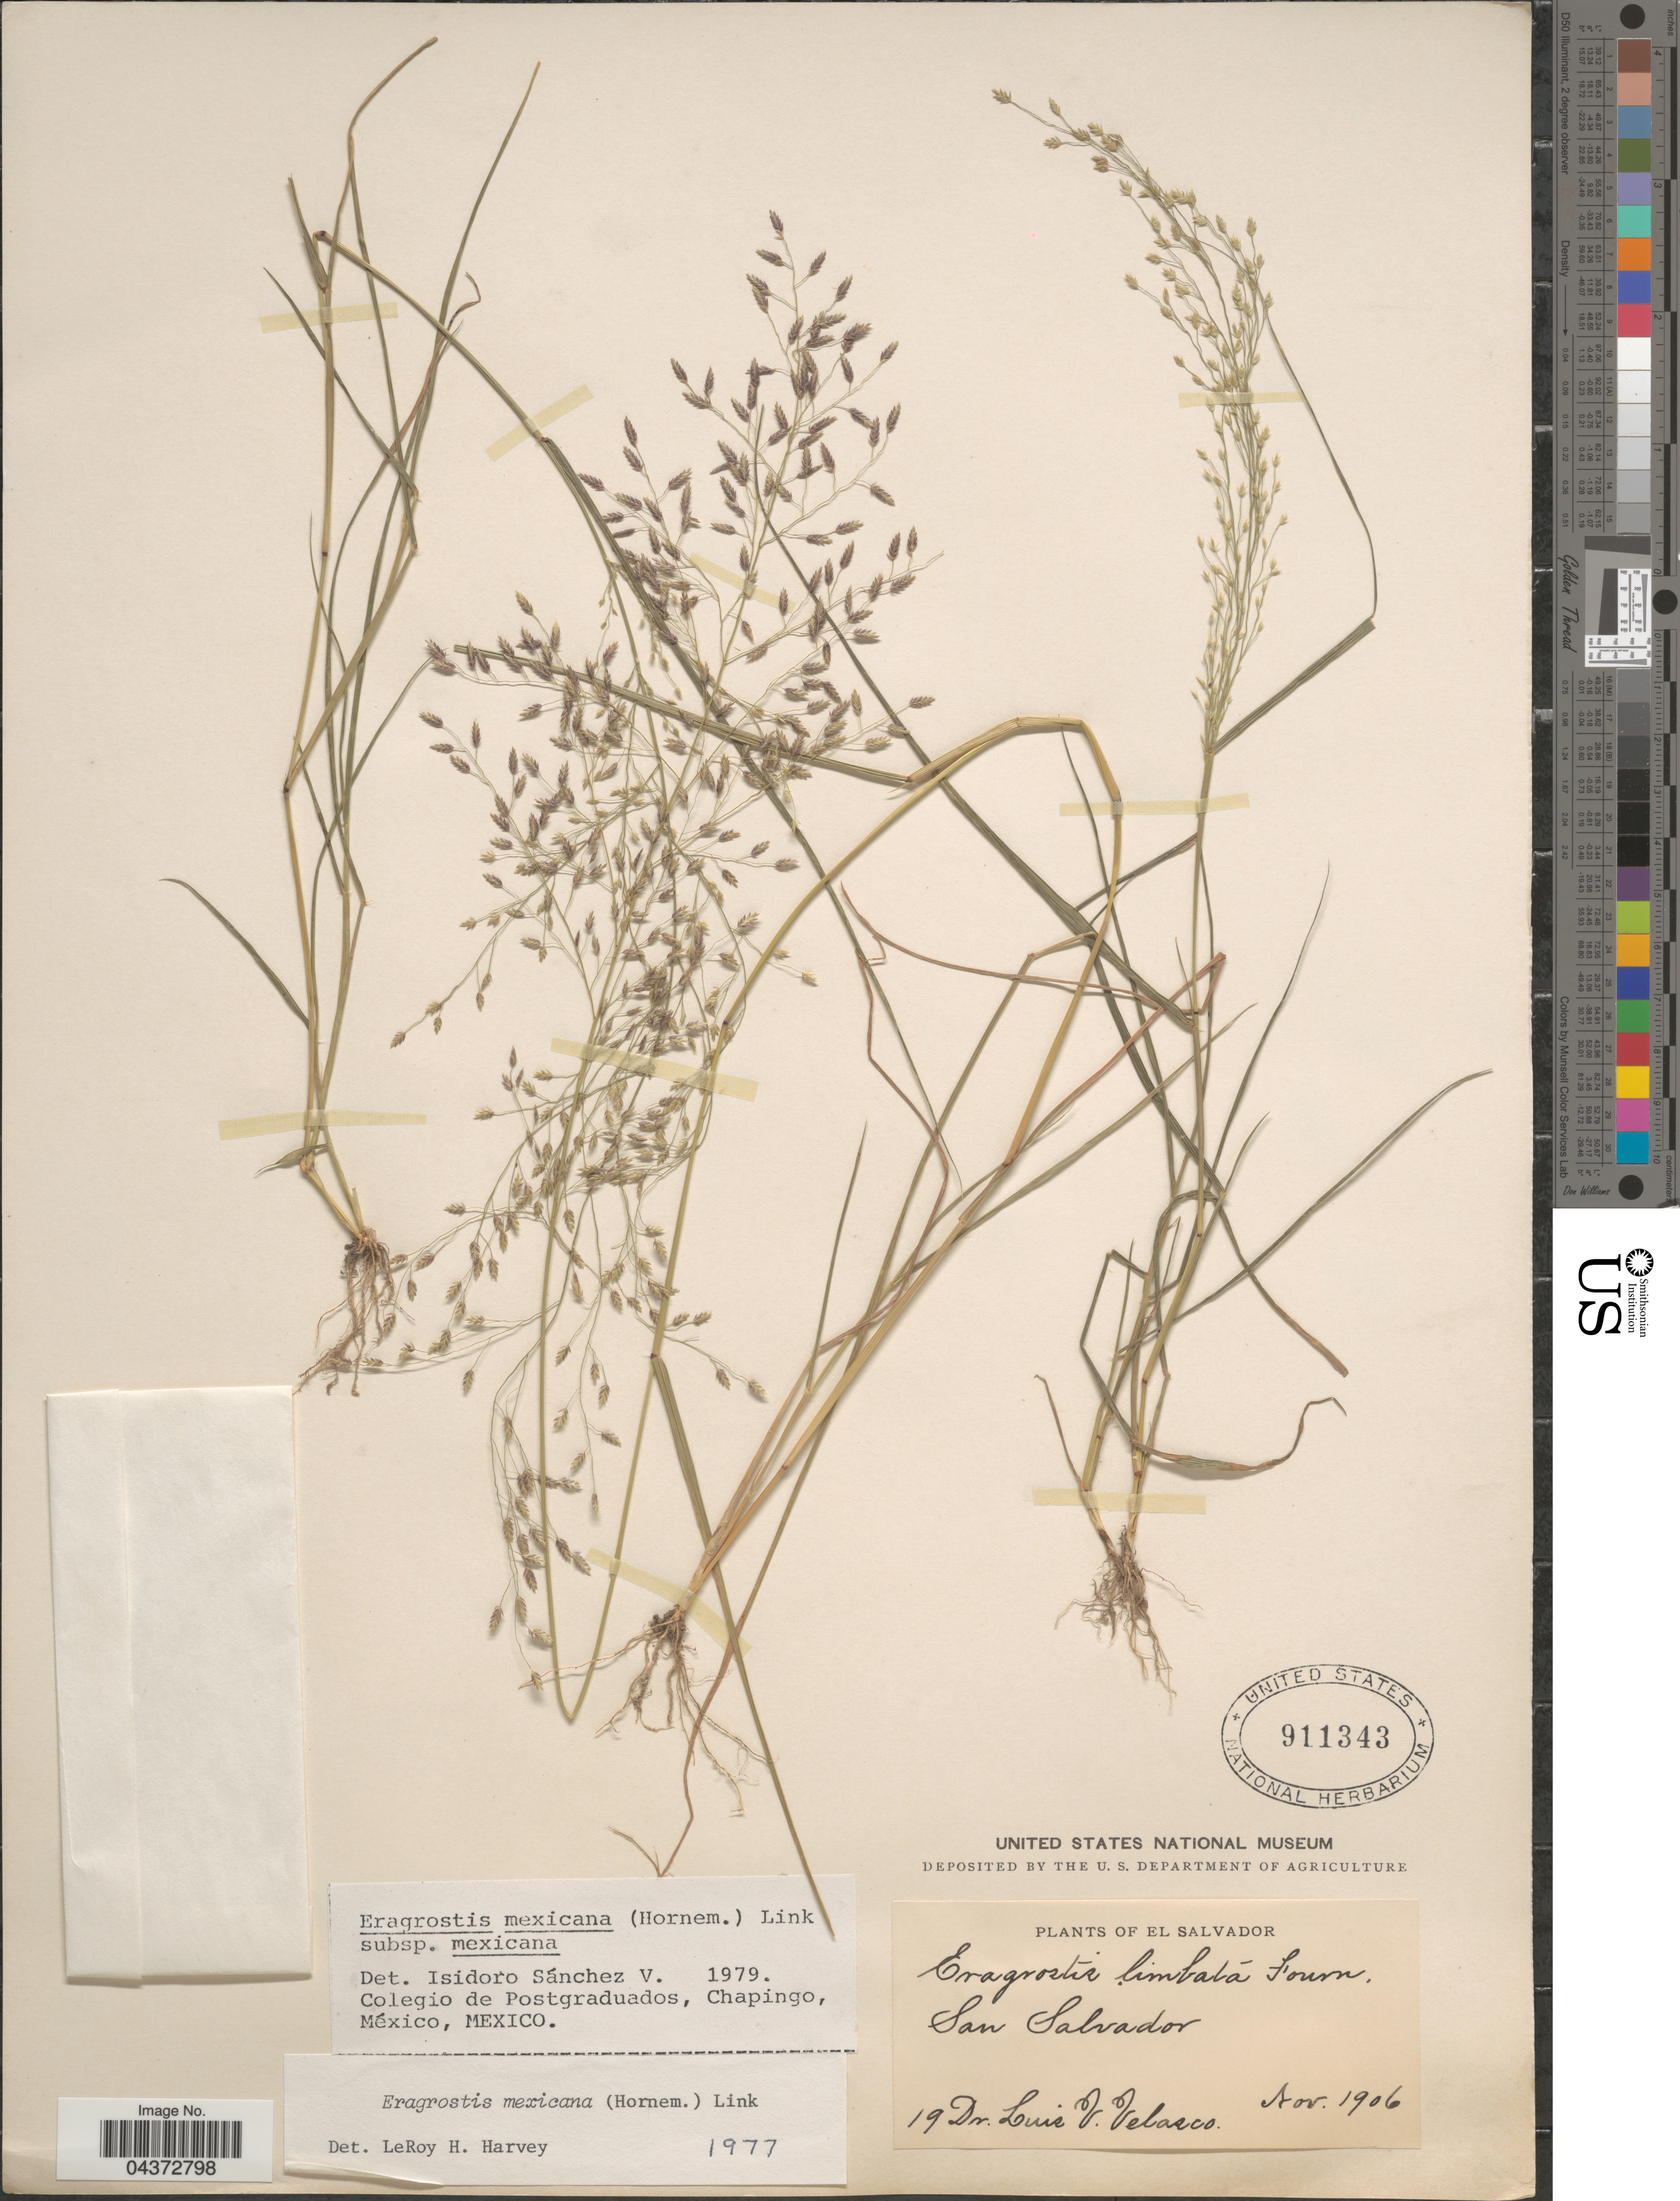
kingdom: Plantae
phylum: Tracheophyta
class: Liliopsida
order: Poales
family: Poaceae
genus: Eragrostis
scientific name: Eragrostis mexicana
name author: (Hornem.) Link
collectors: L. Velasco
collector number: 19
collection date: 1906-11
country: El Salvador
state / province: San Salvador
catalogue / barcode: US 911343